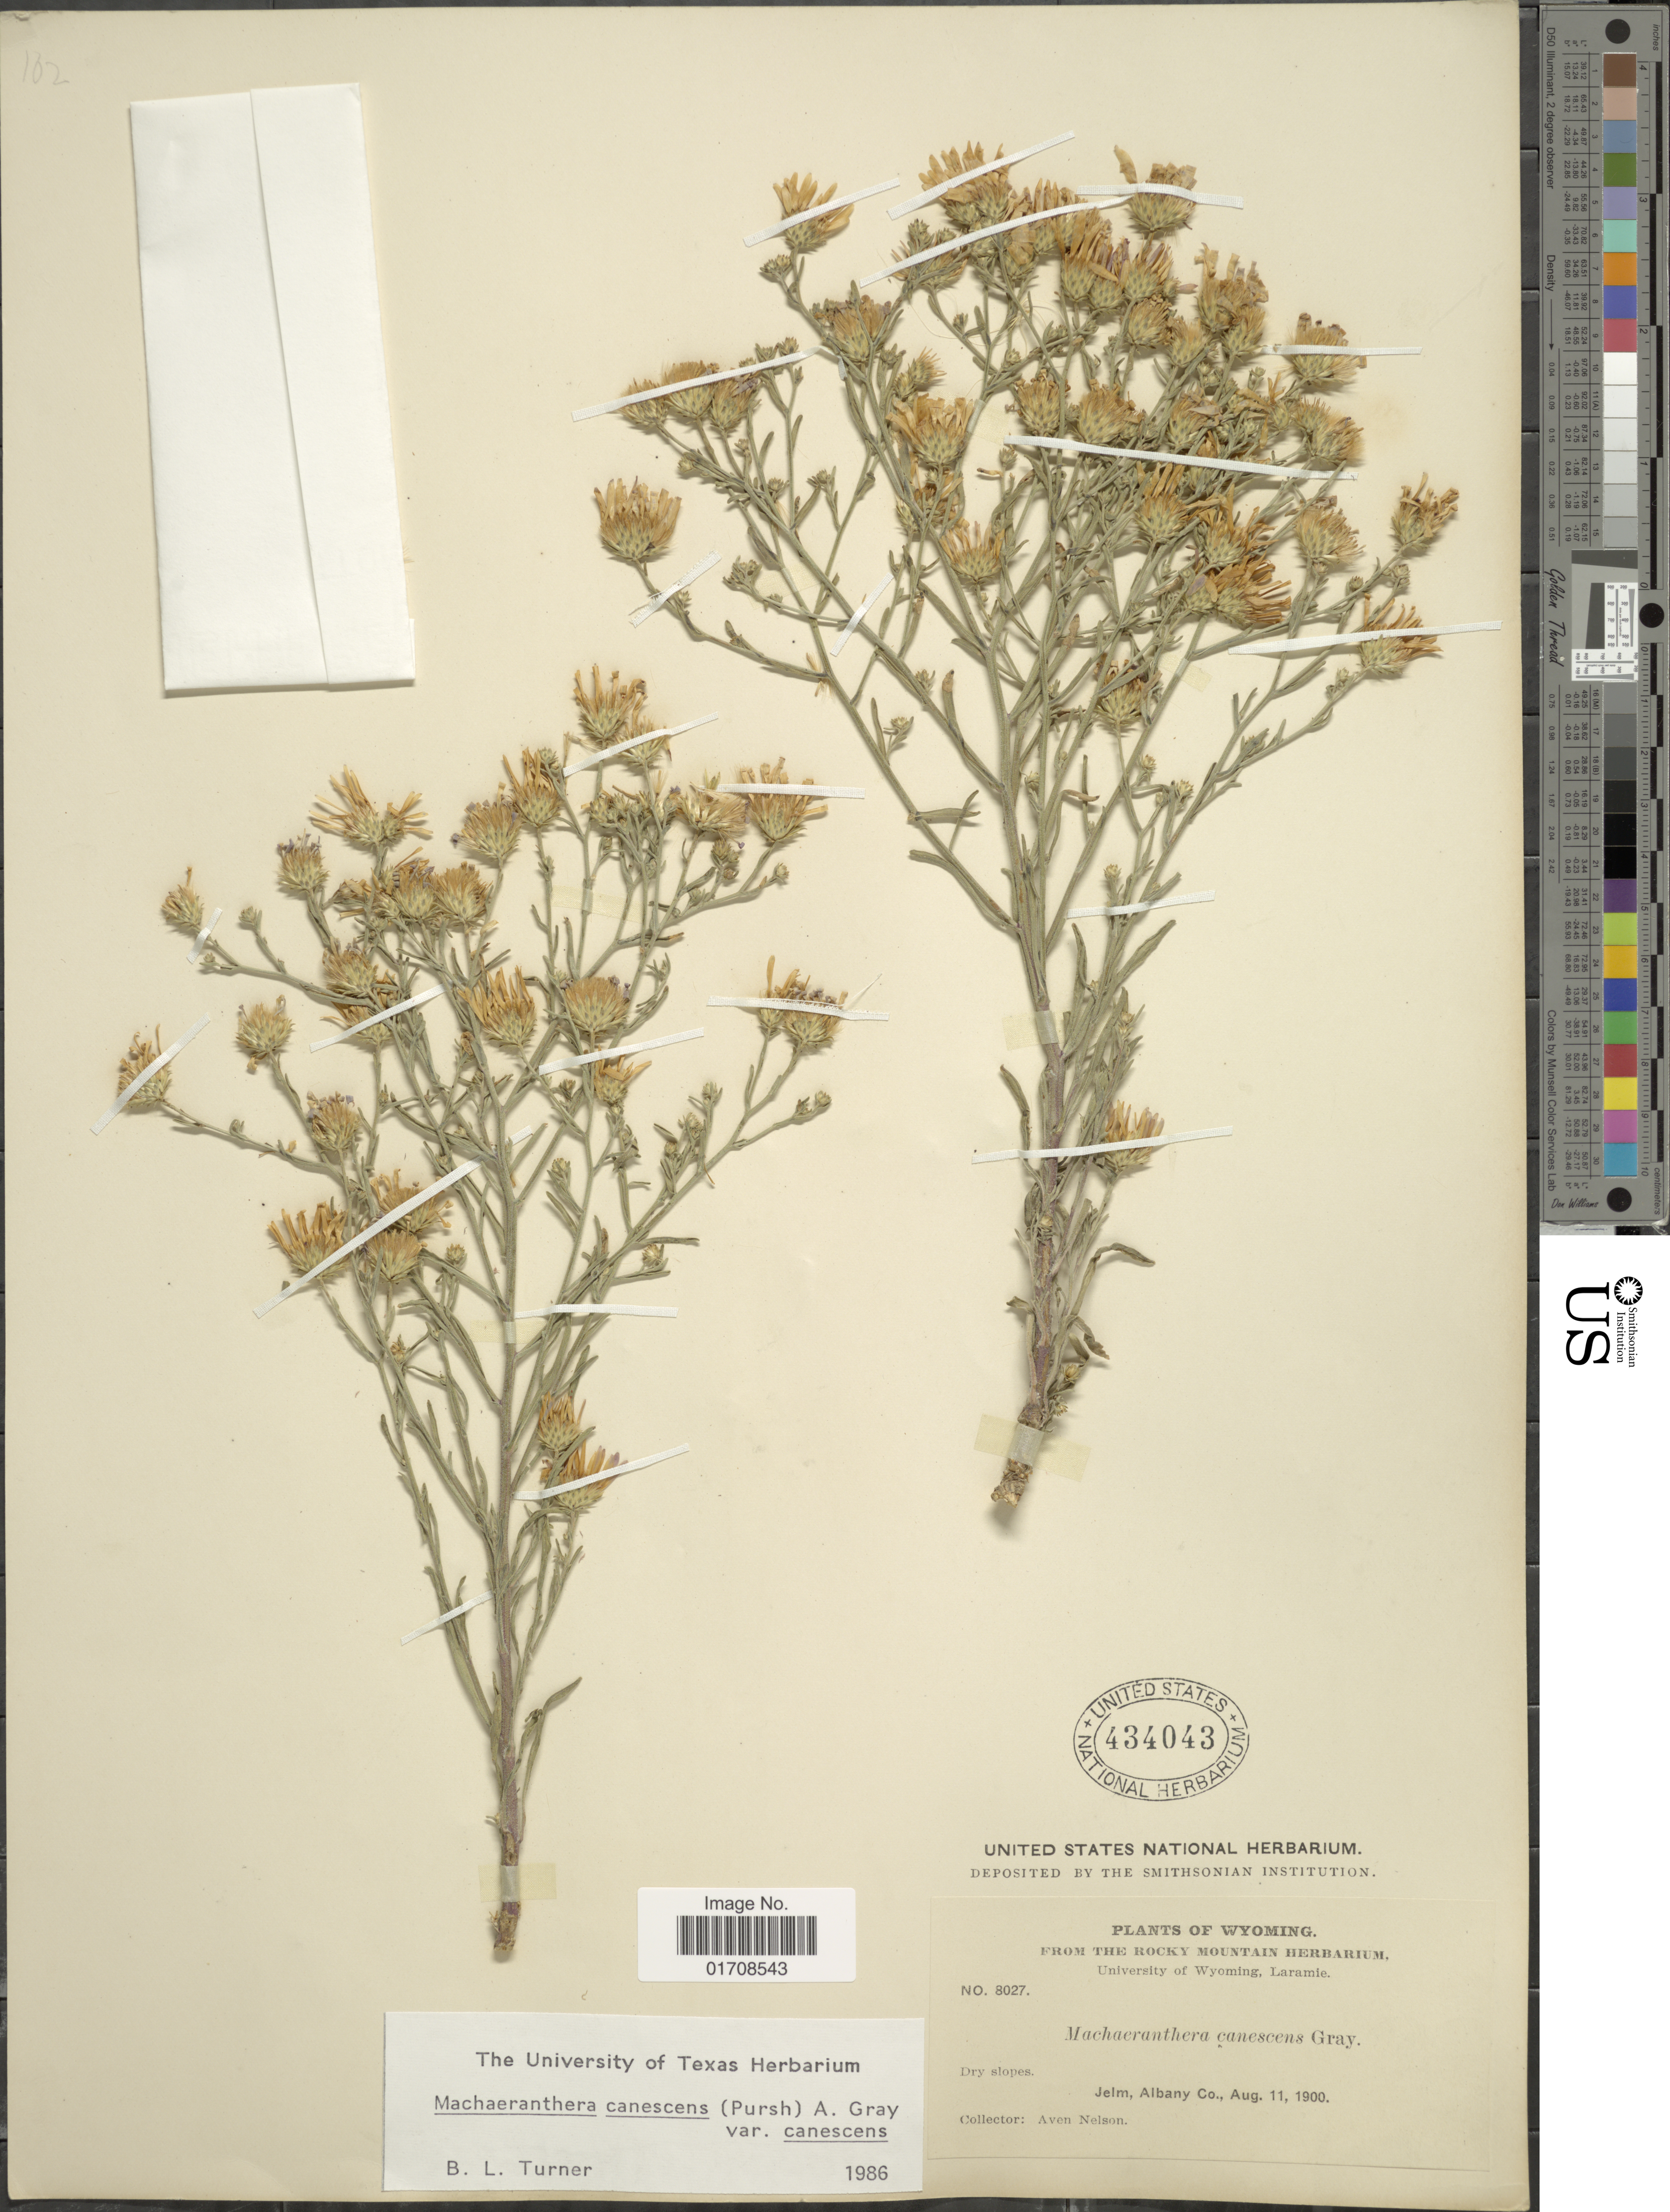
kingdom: Plantae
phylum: Tracheophyta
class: Magnoliopsida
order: Asterales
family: Asteraceae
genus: Machaeranthera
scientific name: Machaeranthera canescens var. canescens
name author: (Pursh) A. Gray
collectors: A. Nelson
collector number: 8027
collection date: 1900-08-11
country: United States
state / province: Wyoming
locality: Jelm, Albany Co.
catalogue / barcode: US 434043